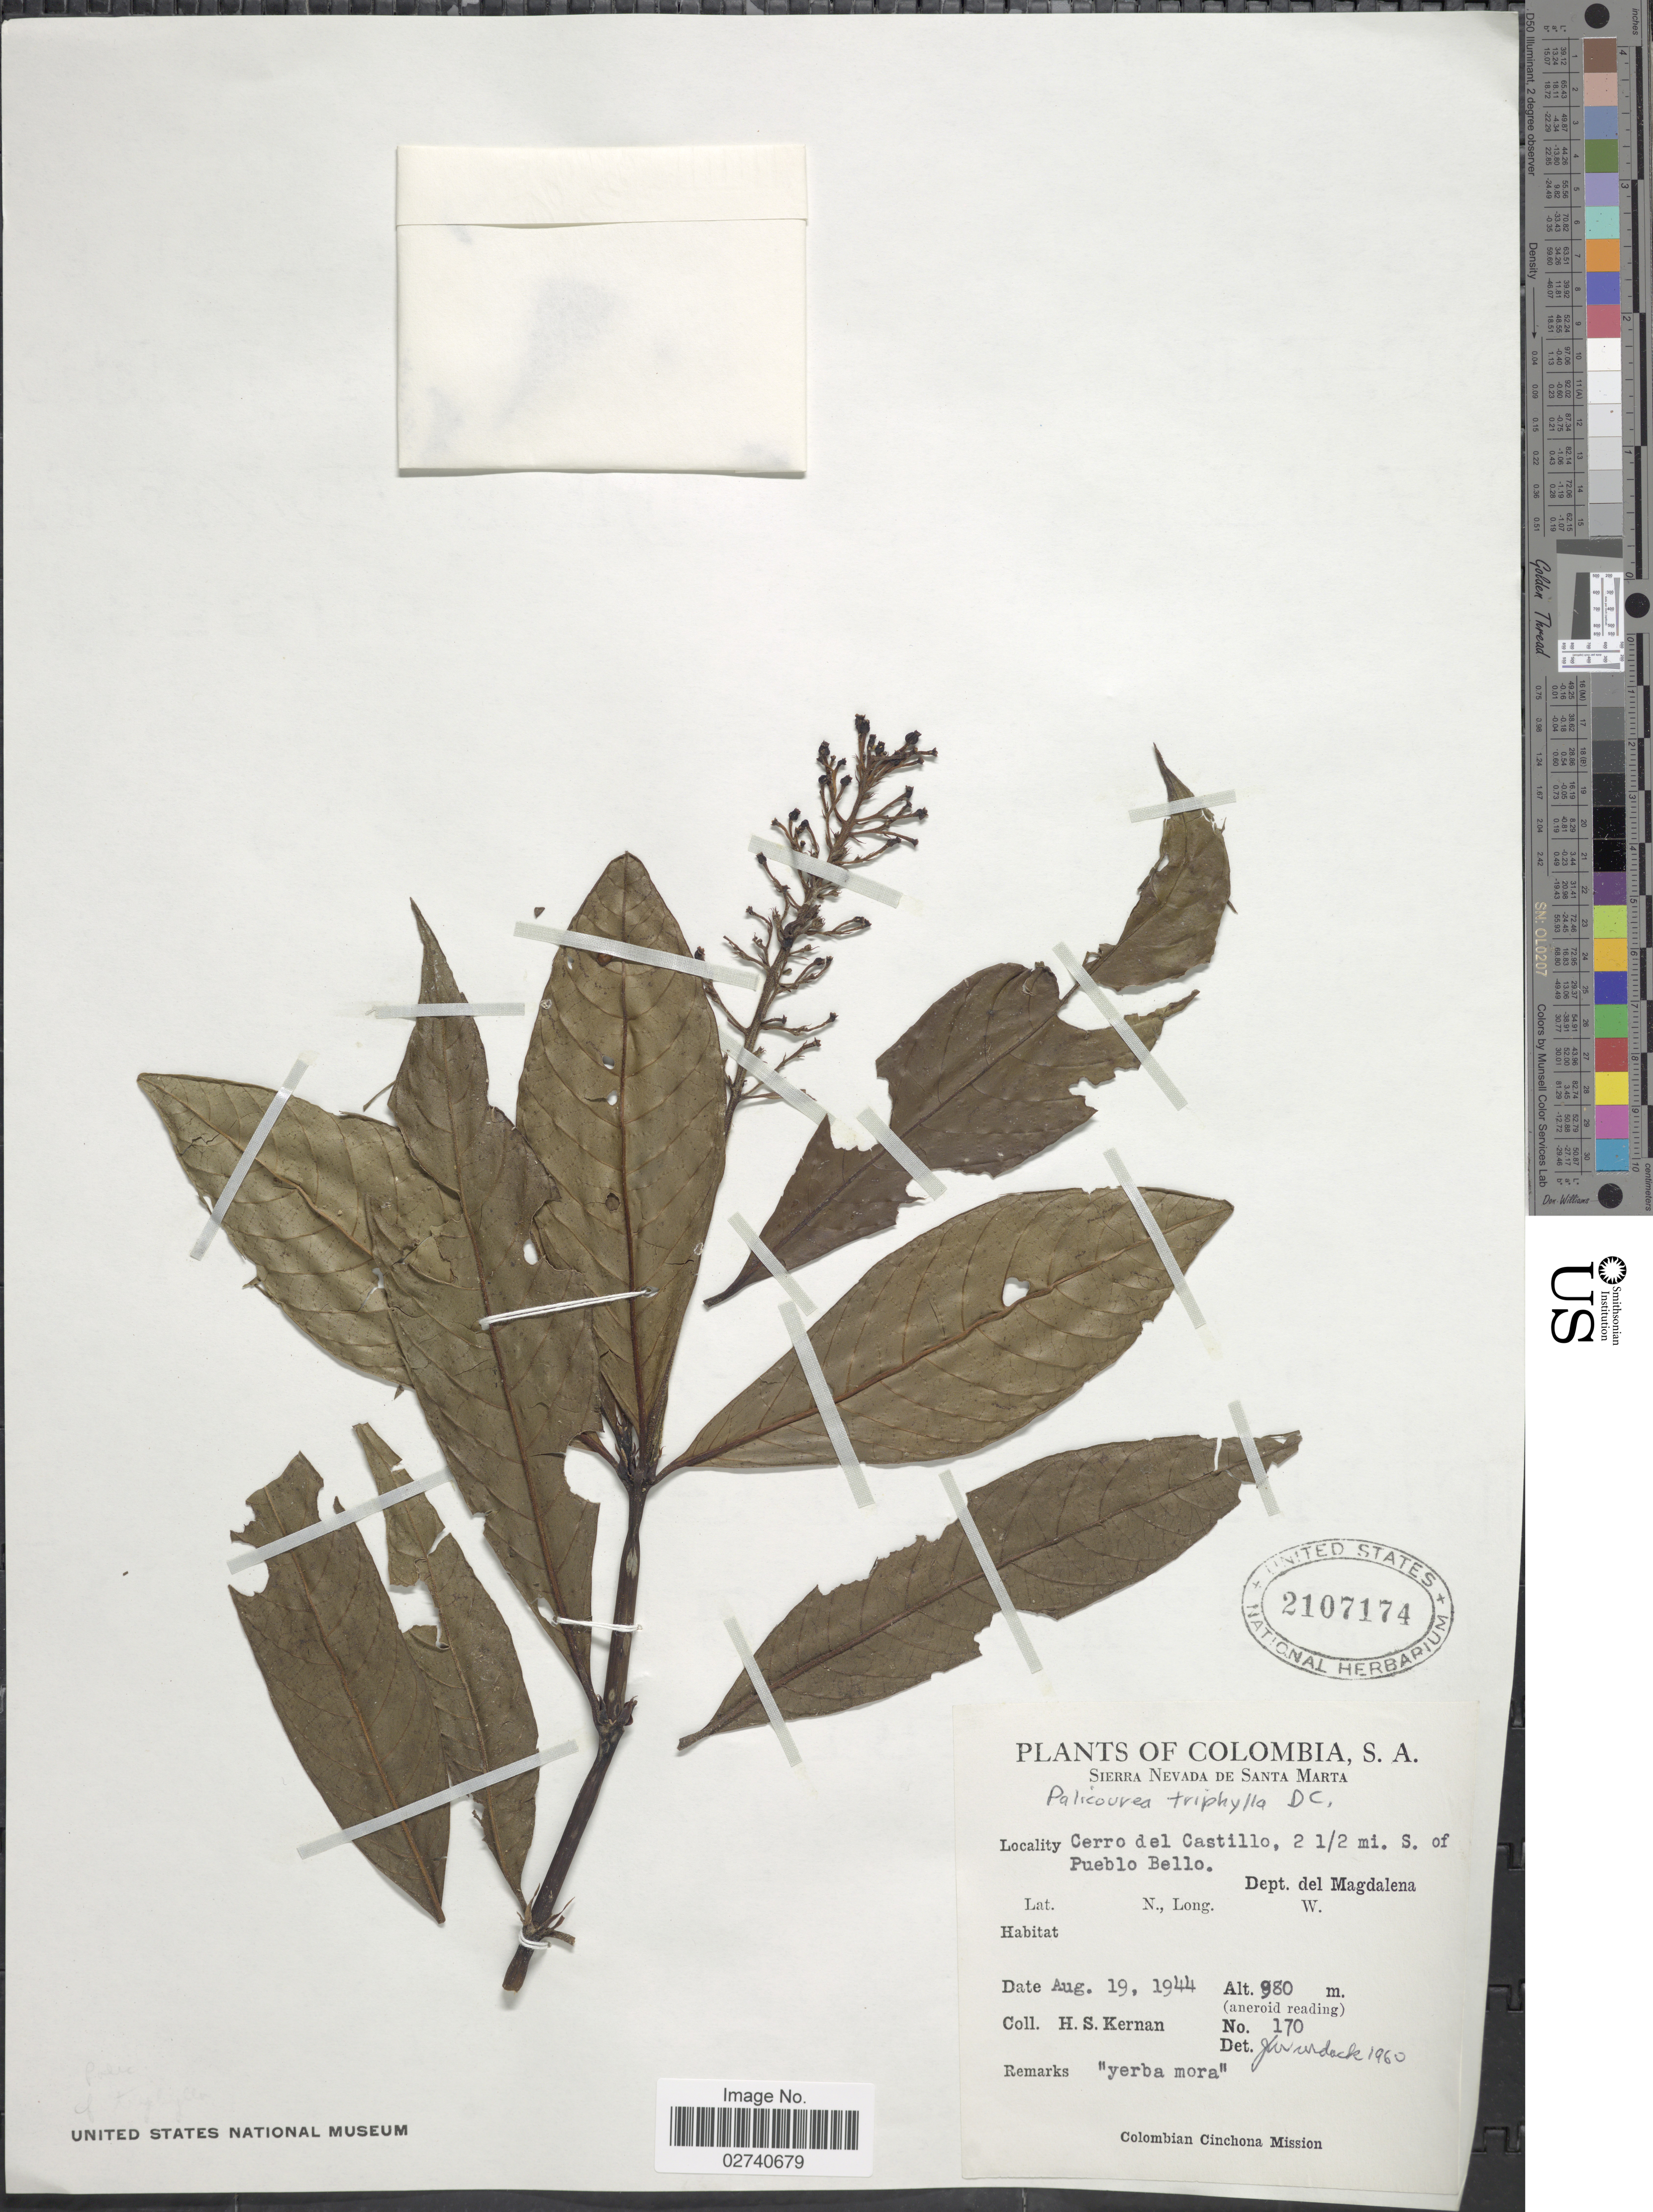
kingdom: Plantae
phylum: Tracheophyta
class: Magnoliopsida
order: Gentianales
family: Rubiaceae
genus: Palicourea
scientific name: Palicourea triphylla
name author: DC.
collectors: H. Kernan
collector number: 170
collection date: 1944-08-19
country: Colombia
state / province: Magdalena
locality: Sierra Nevada de Santa Marta. Cerro del Castillo, 2 1/2 mi. S. of Pueblo Bello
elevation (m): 980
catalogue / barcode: US 2107174